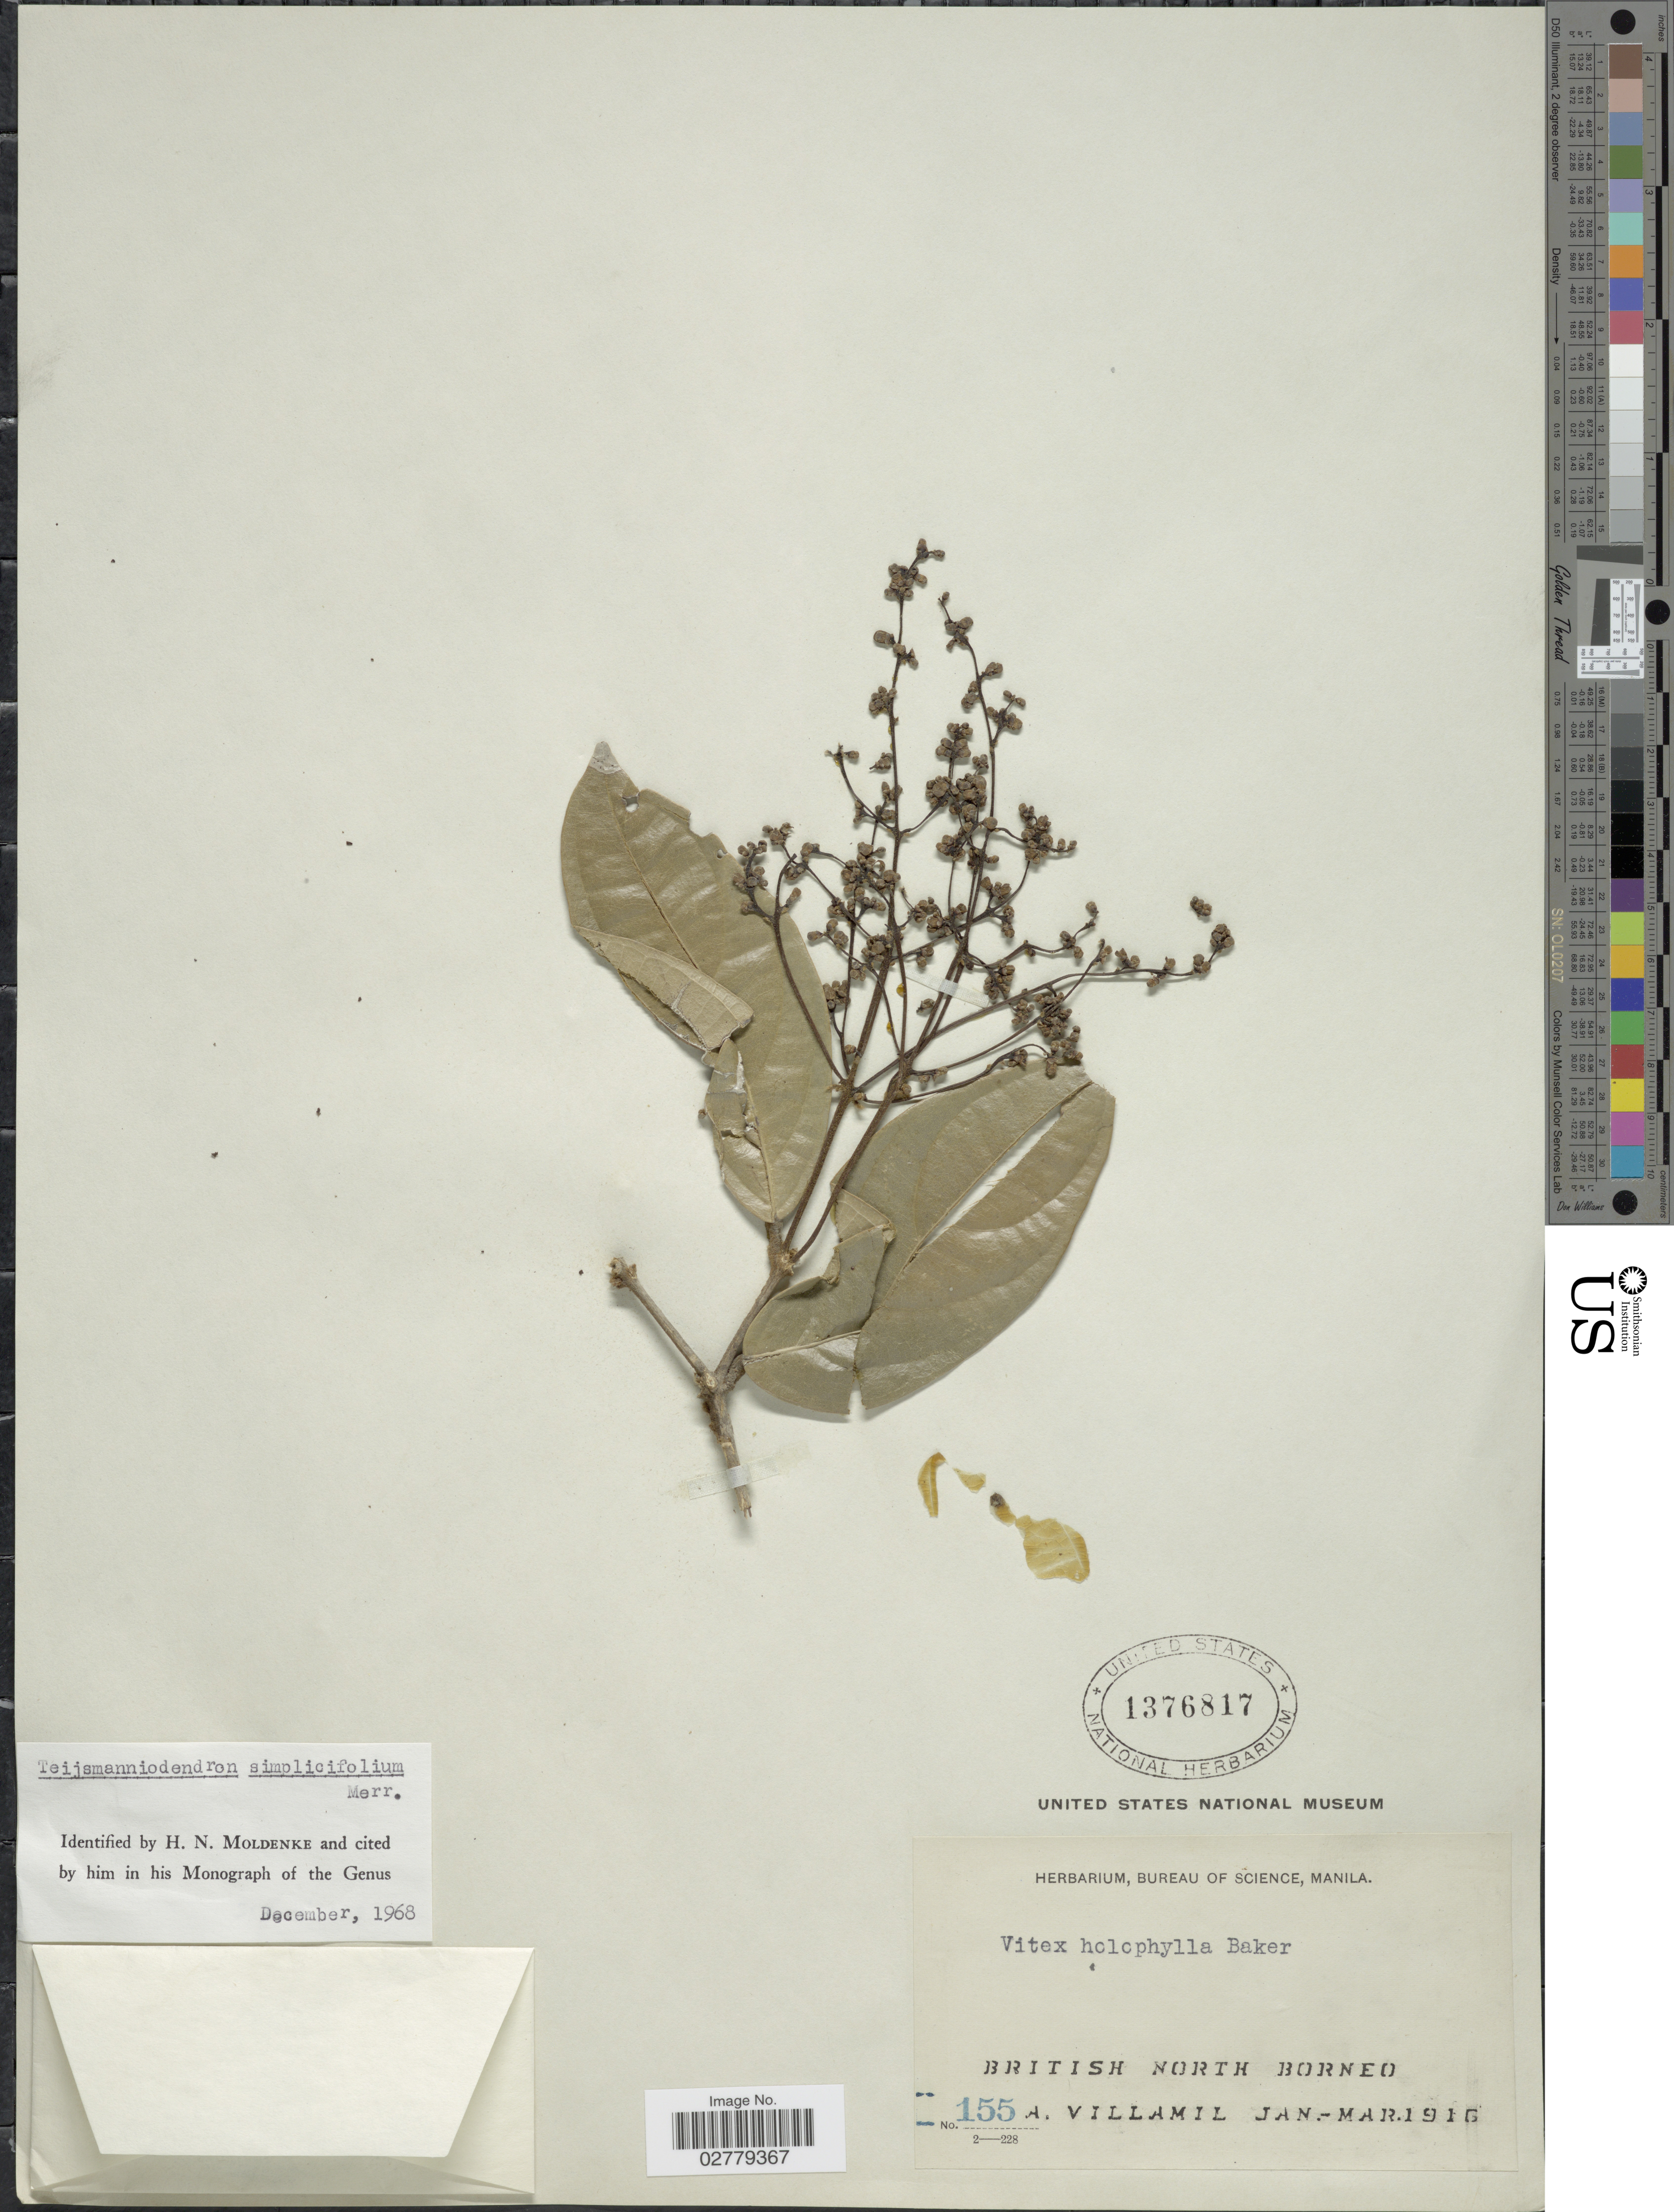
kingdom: Plantae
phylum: Tracheophyta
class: Magnoliopsida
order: Lamiales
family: Lamiaceae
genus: Teijsmanniodendron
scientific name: Teijsmanniodendron simplicifolium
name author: Merr.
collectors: A. Villamil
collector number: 155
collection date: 1916-01/1916-03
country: Malaysia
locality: British North Borneo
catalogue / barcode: US 1376817